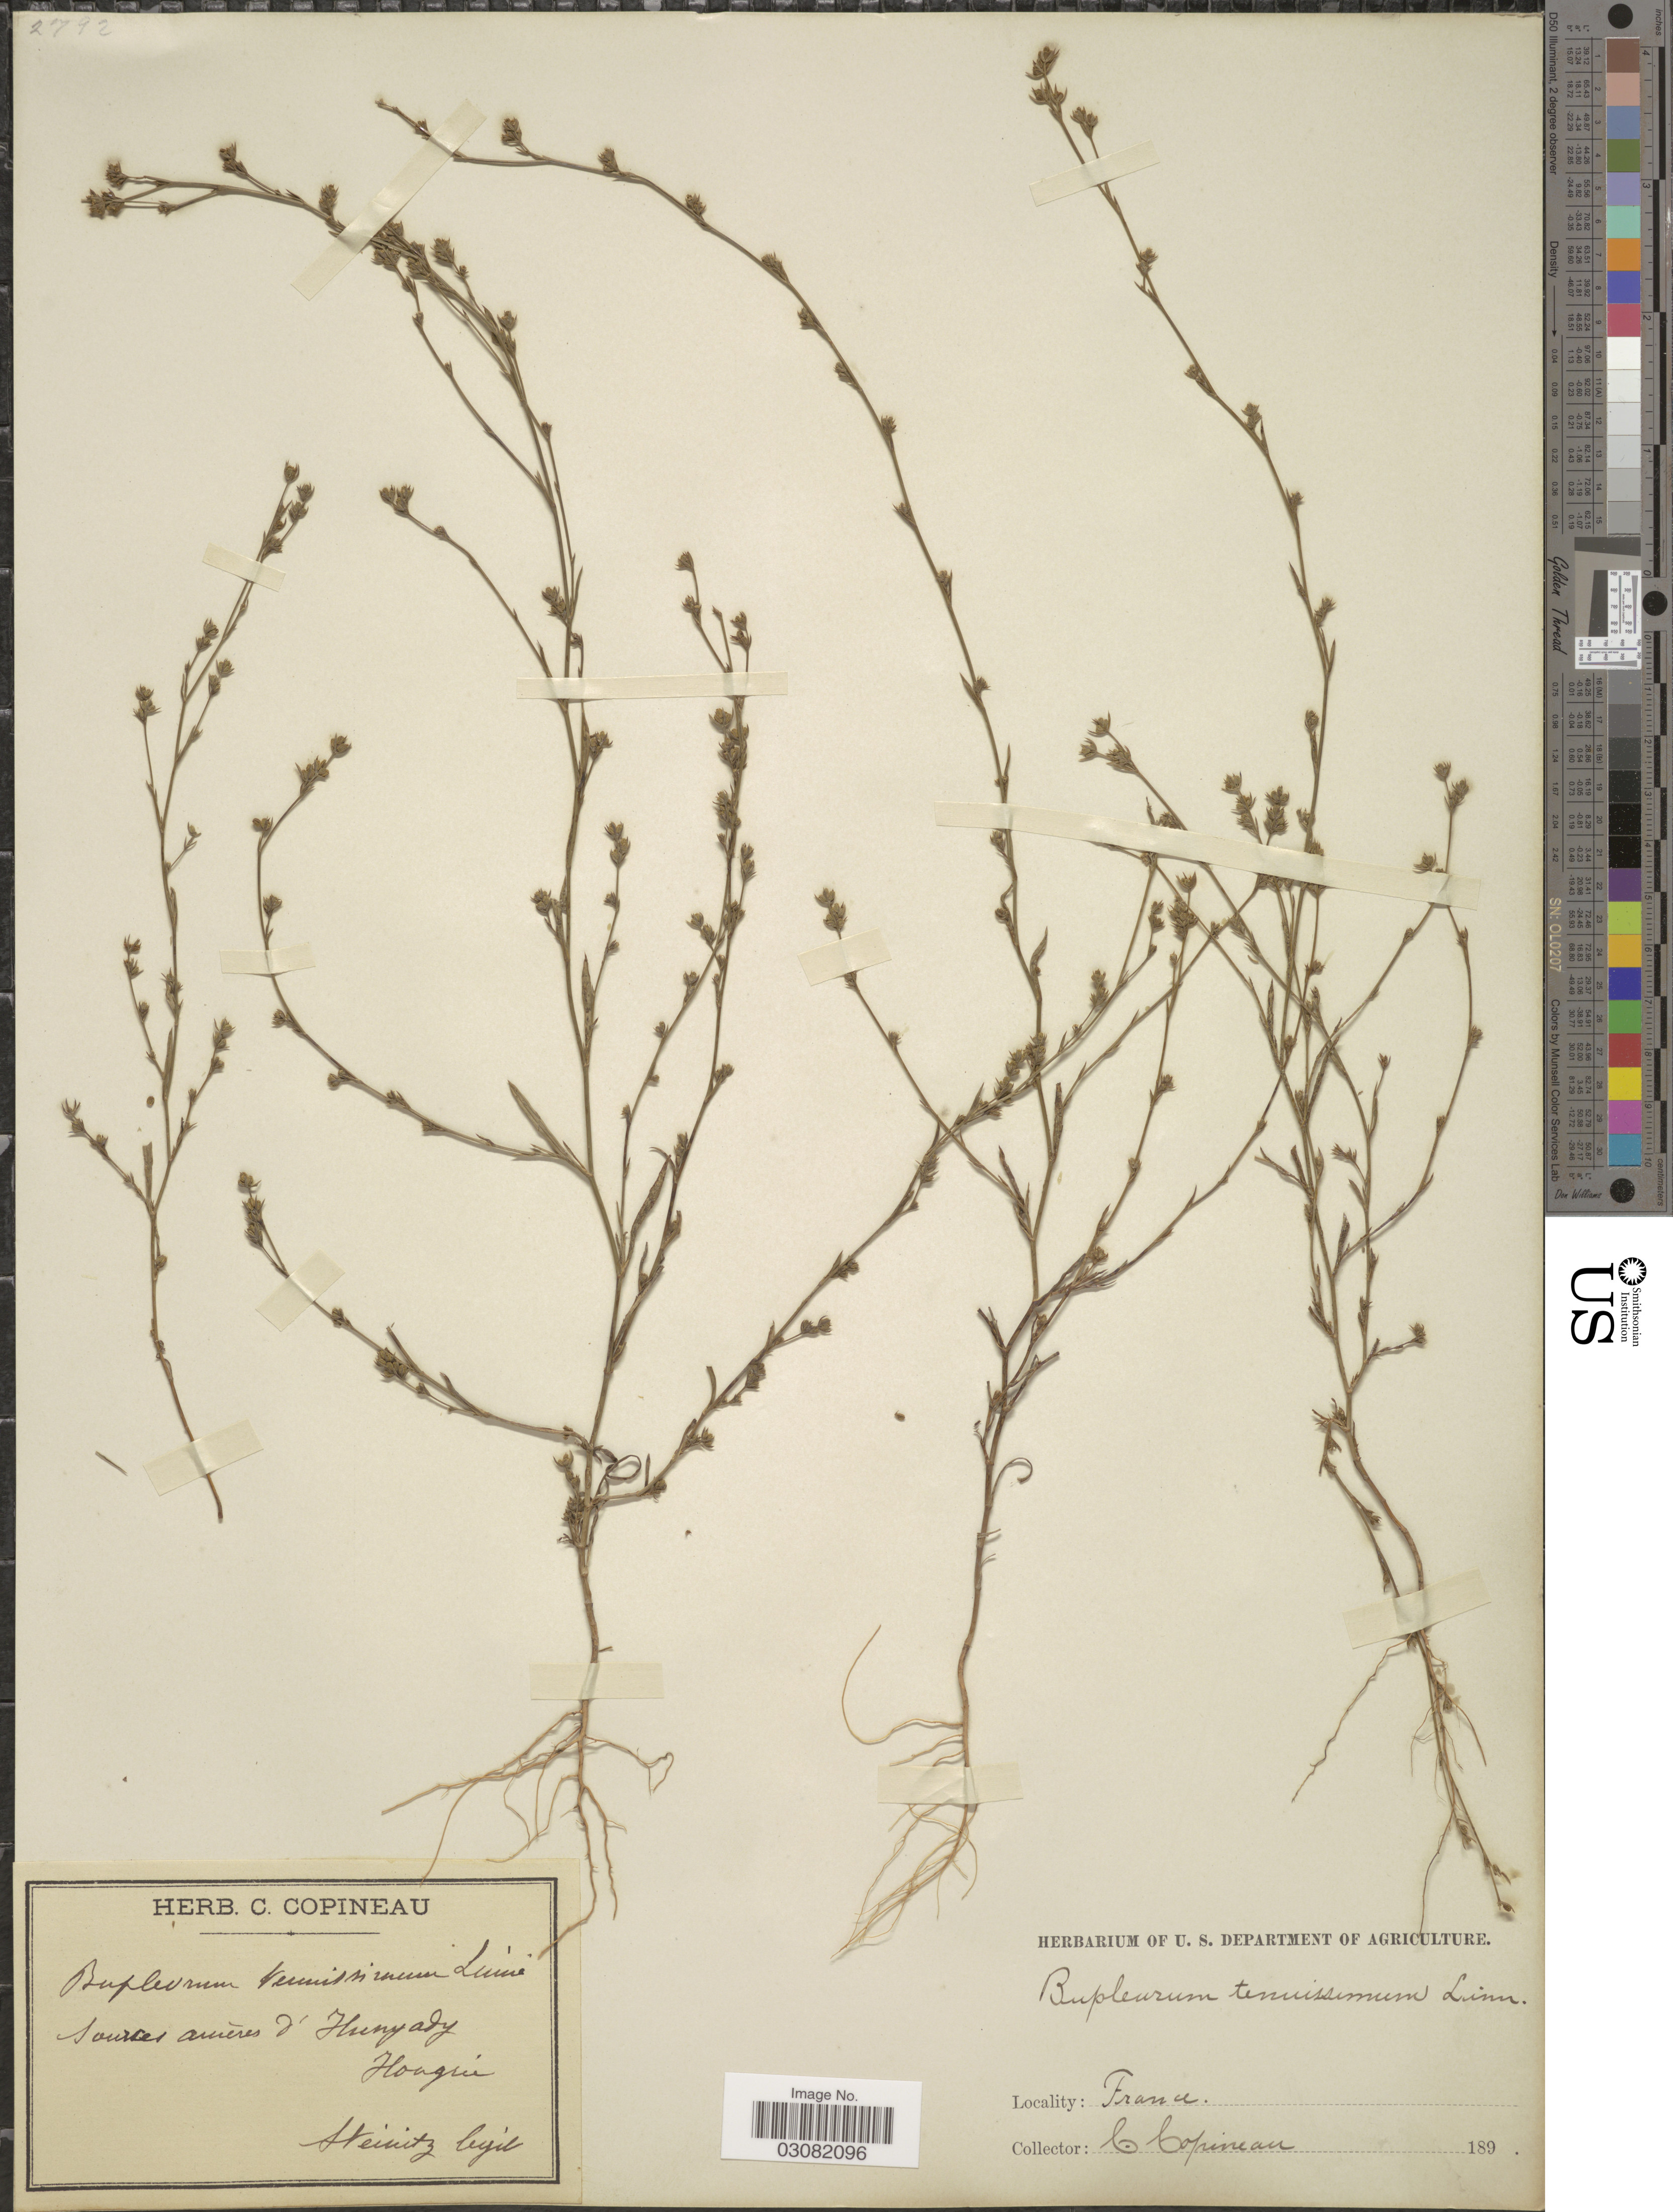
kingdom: Plantae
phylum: Tracheophyta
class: Magnoliopsida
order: Apiales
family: Apiaceae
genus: Bupleurum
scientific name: Bupleurum tenuissimum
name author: L.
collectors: C. Copineau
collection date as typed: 189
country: Hungary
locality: Sousses avéres [interpreted] d' Hunyady, Hongrie.